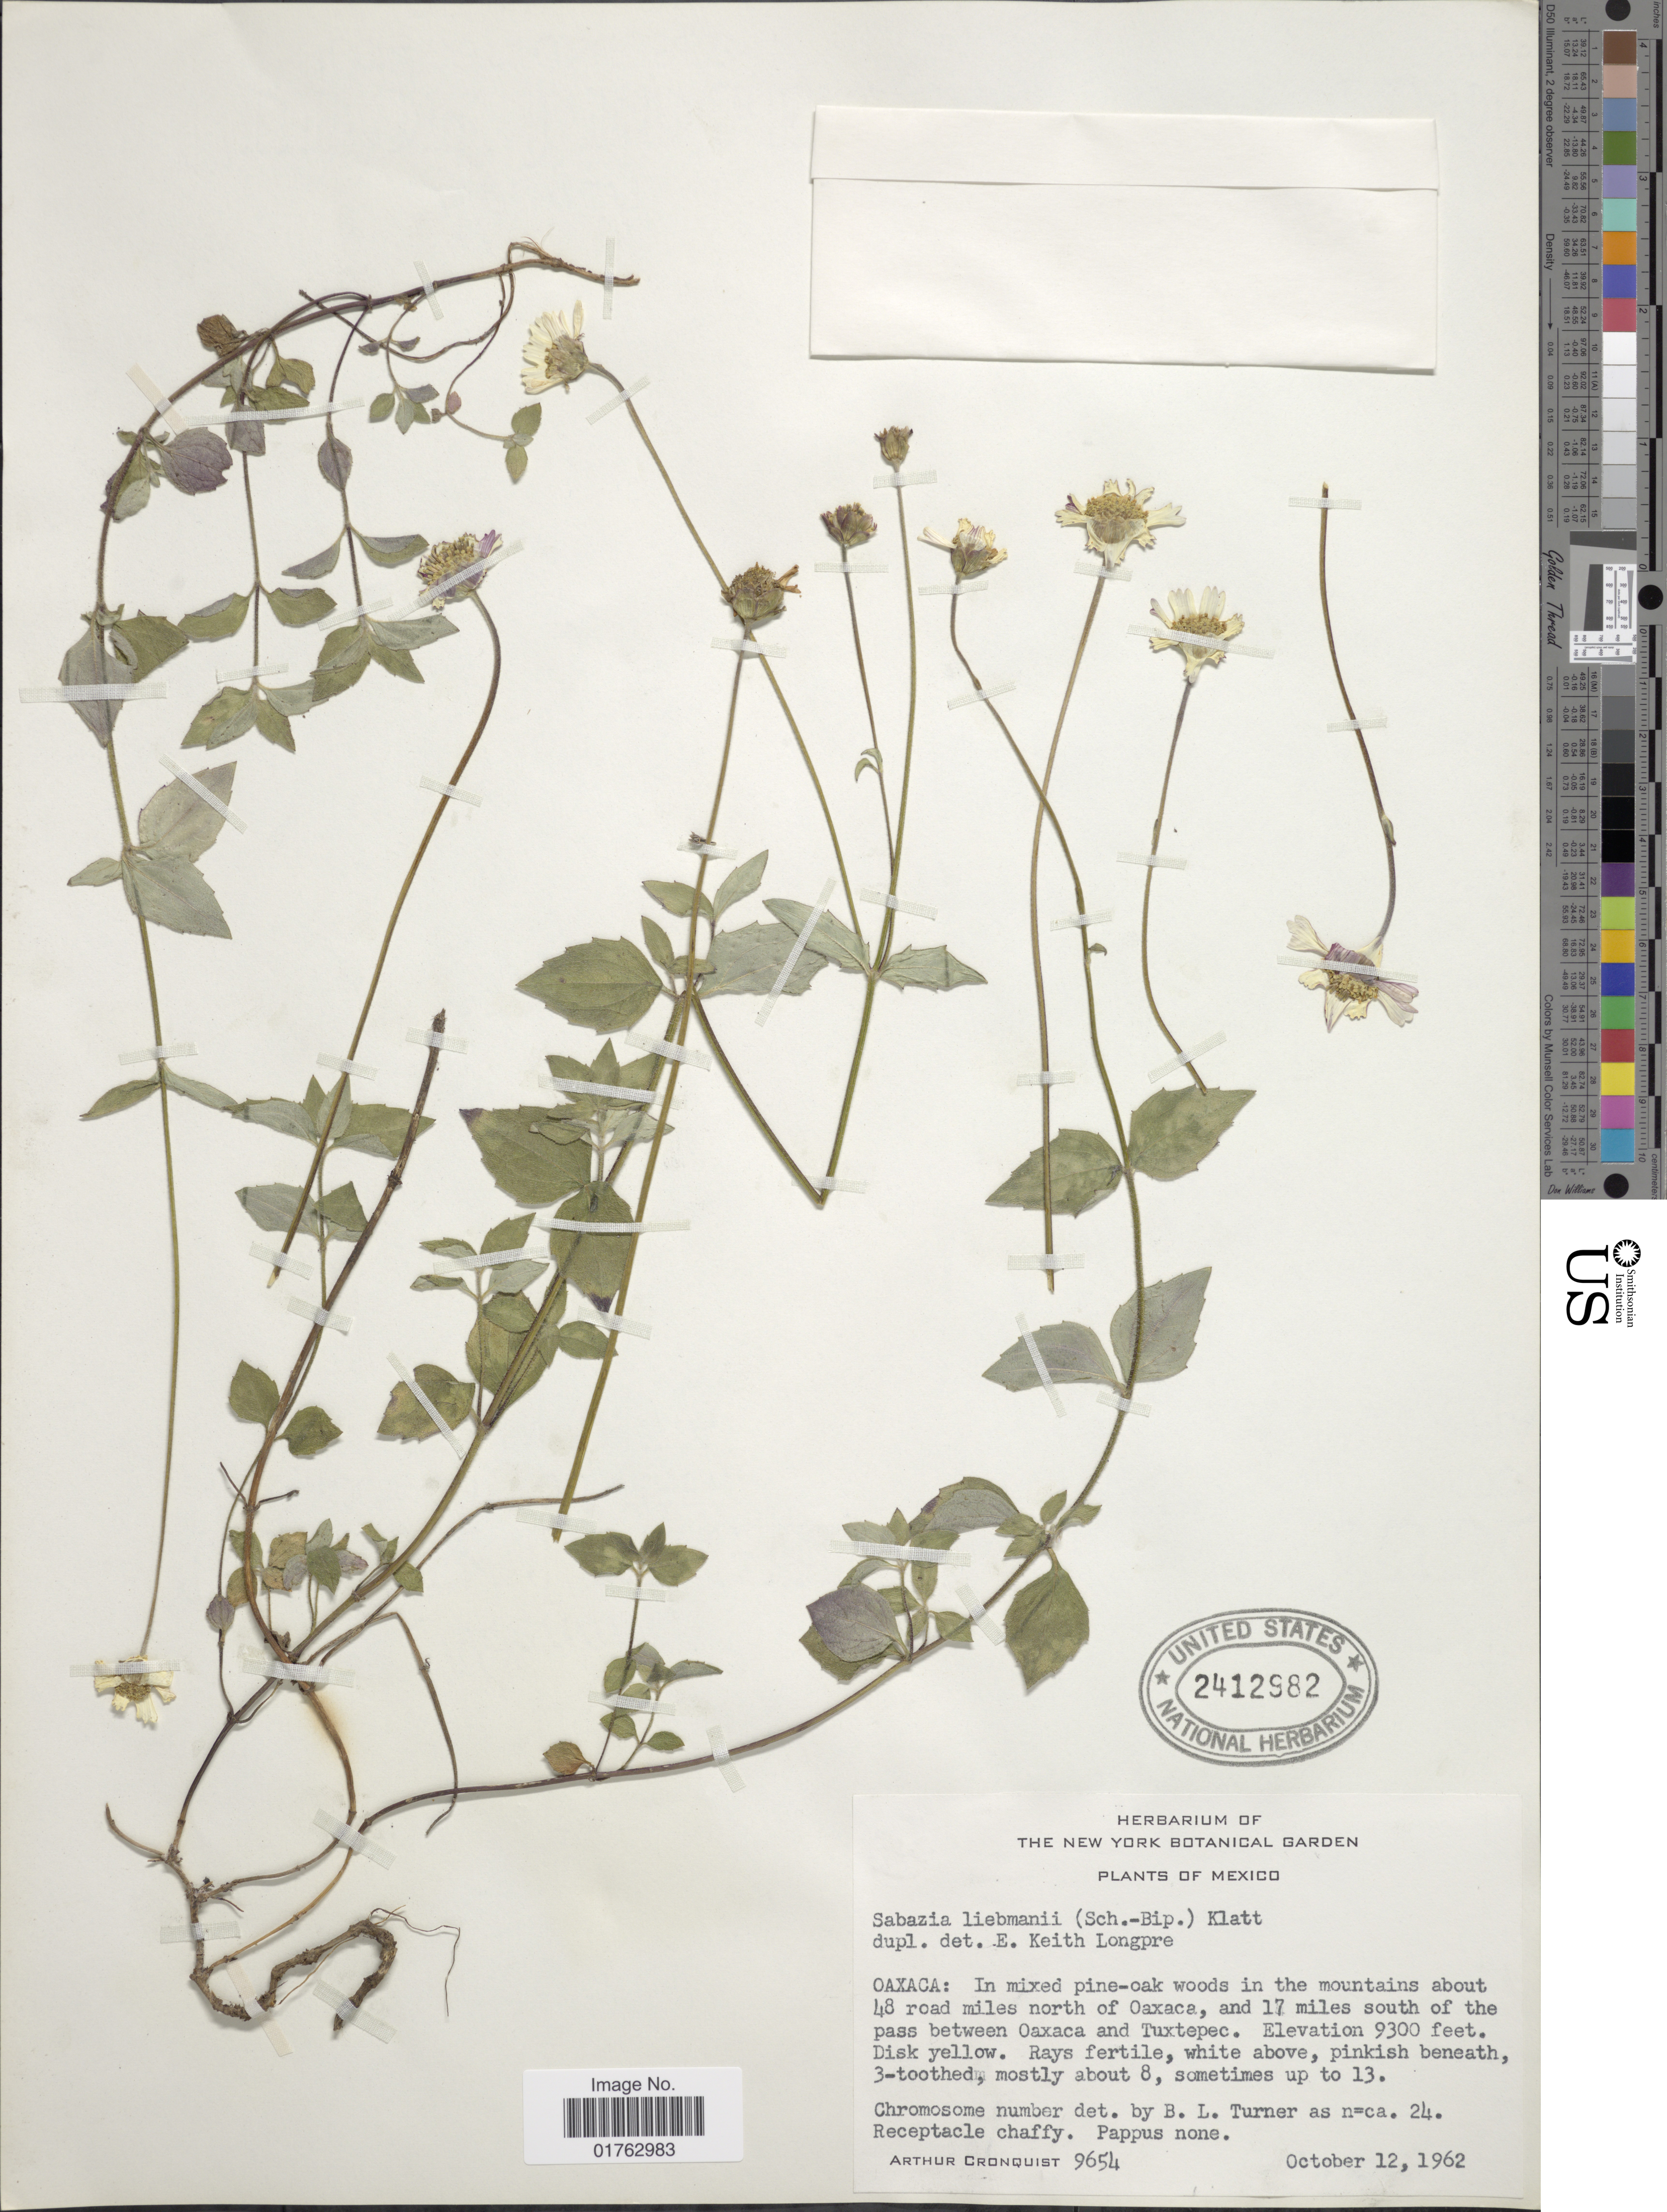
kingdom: Plantae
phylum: Tracheophyta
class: Magnoliopsida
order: Asterales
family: Asteraceae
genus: Sabazia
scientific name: Sabazia liebmannii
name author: Klatt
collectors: A. J. Cronquist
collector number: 9654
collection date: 1962-10-12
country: Mexico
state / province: Oaxaca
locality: In mixed pine-oak woods in the mountains about 48 road miles north of Oaxaca, and 17 miles south of the pass between Oaxaca and Tuxtepec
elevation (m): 2835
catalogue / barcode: US 2412982